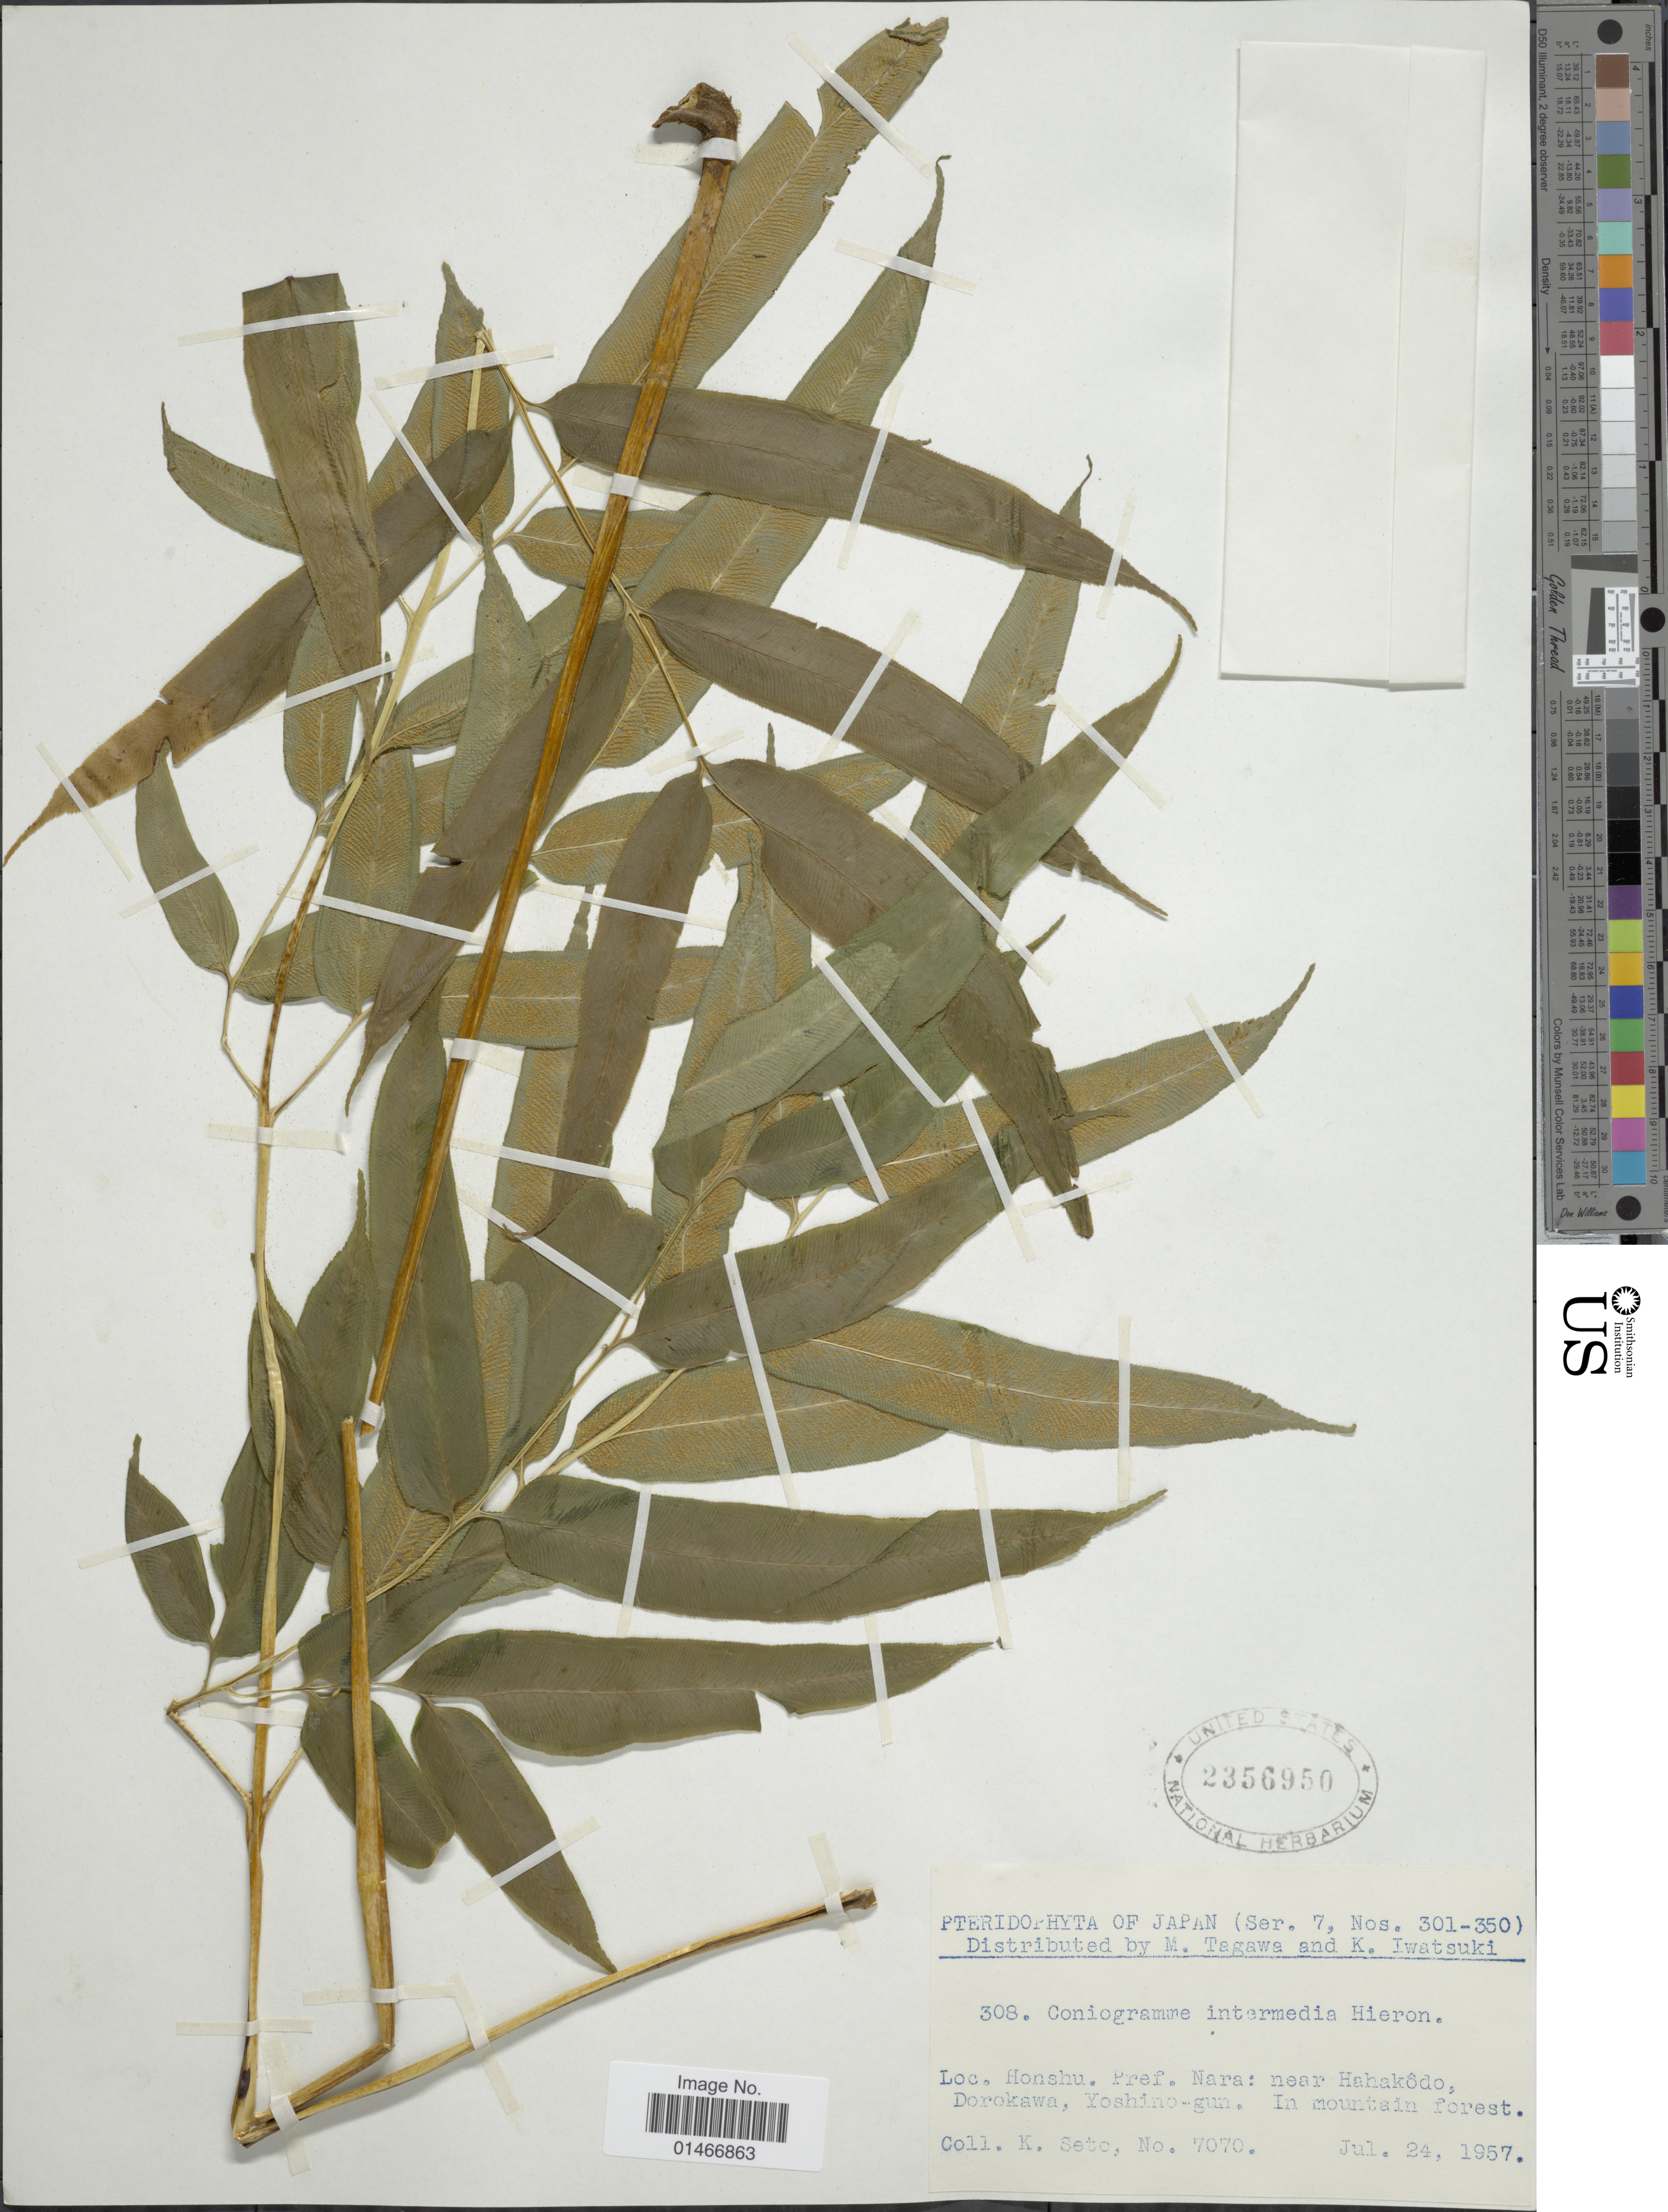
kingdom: Plantae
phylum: Tracheophyta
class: Polypodiopsida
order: Polypodiales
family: Pteridaceae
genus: Coniogramme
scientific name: Coniogramme intermedia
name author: Hieron.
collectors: K. Seto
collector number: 7070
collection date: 1957-07-24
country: Japan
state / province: Nara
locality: Honshu. Pref. Nara: near Hahakôdo, Dorokawa, Yoshino-gun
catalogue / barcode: US 2356950